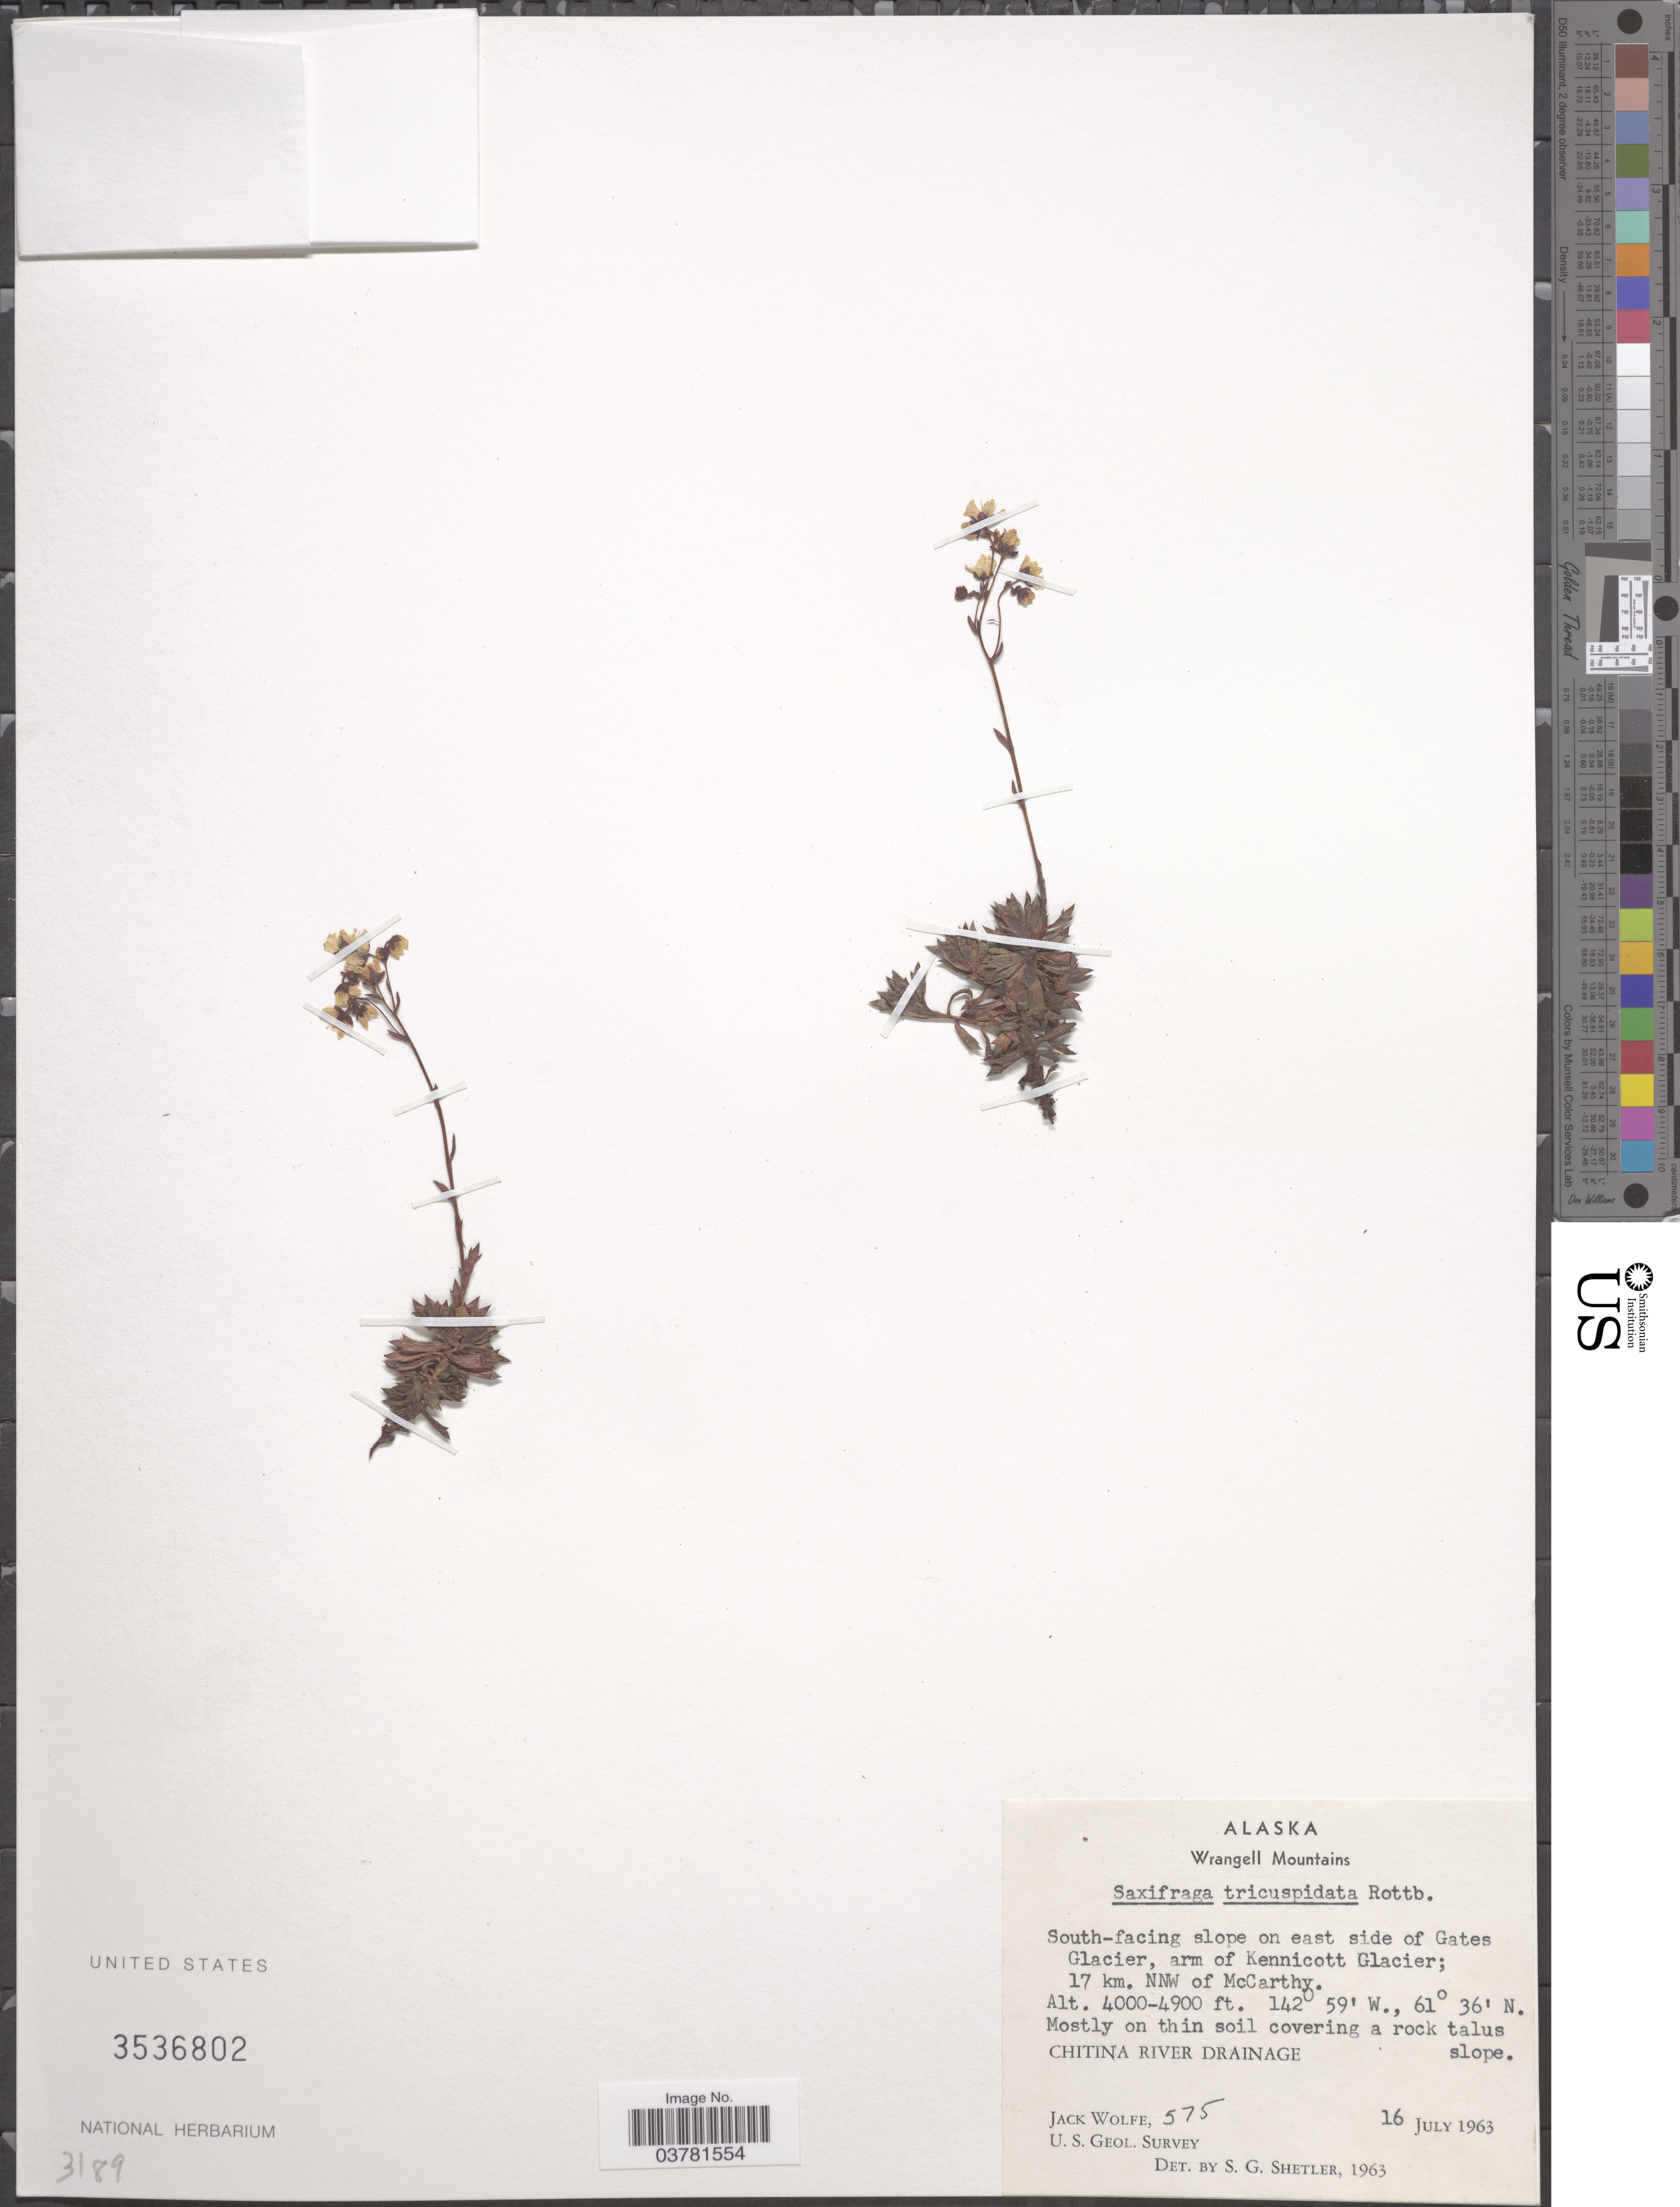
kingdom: Plantae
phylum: Tracheophyta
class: Magnoliopsida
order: Saxifragales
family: Saxifragaceae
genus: Saxifraga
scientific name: Saxifraga tricuspidata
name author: Rottb.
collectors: J. Wolfe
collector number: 575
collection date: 1963-07-16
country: United States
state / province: Alaska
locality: Wrangell Mountains. South-facing slope on east side of Gates Glacier, arm of Kennicott Glacier; 17 km. NNW of McCarthy. Mostly on thin soil covering a rock talus slope. Chitina River Drainage. U.S. Geol. Survey.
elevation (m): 1219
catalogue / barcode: US 3536802